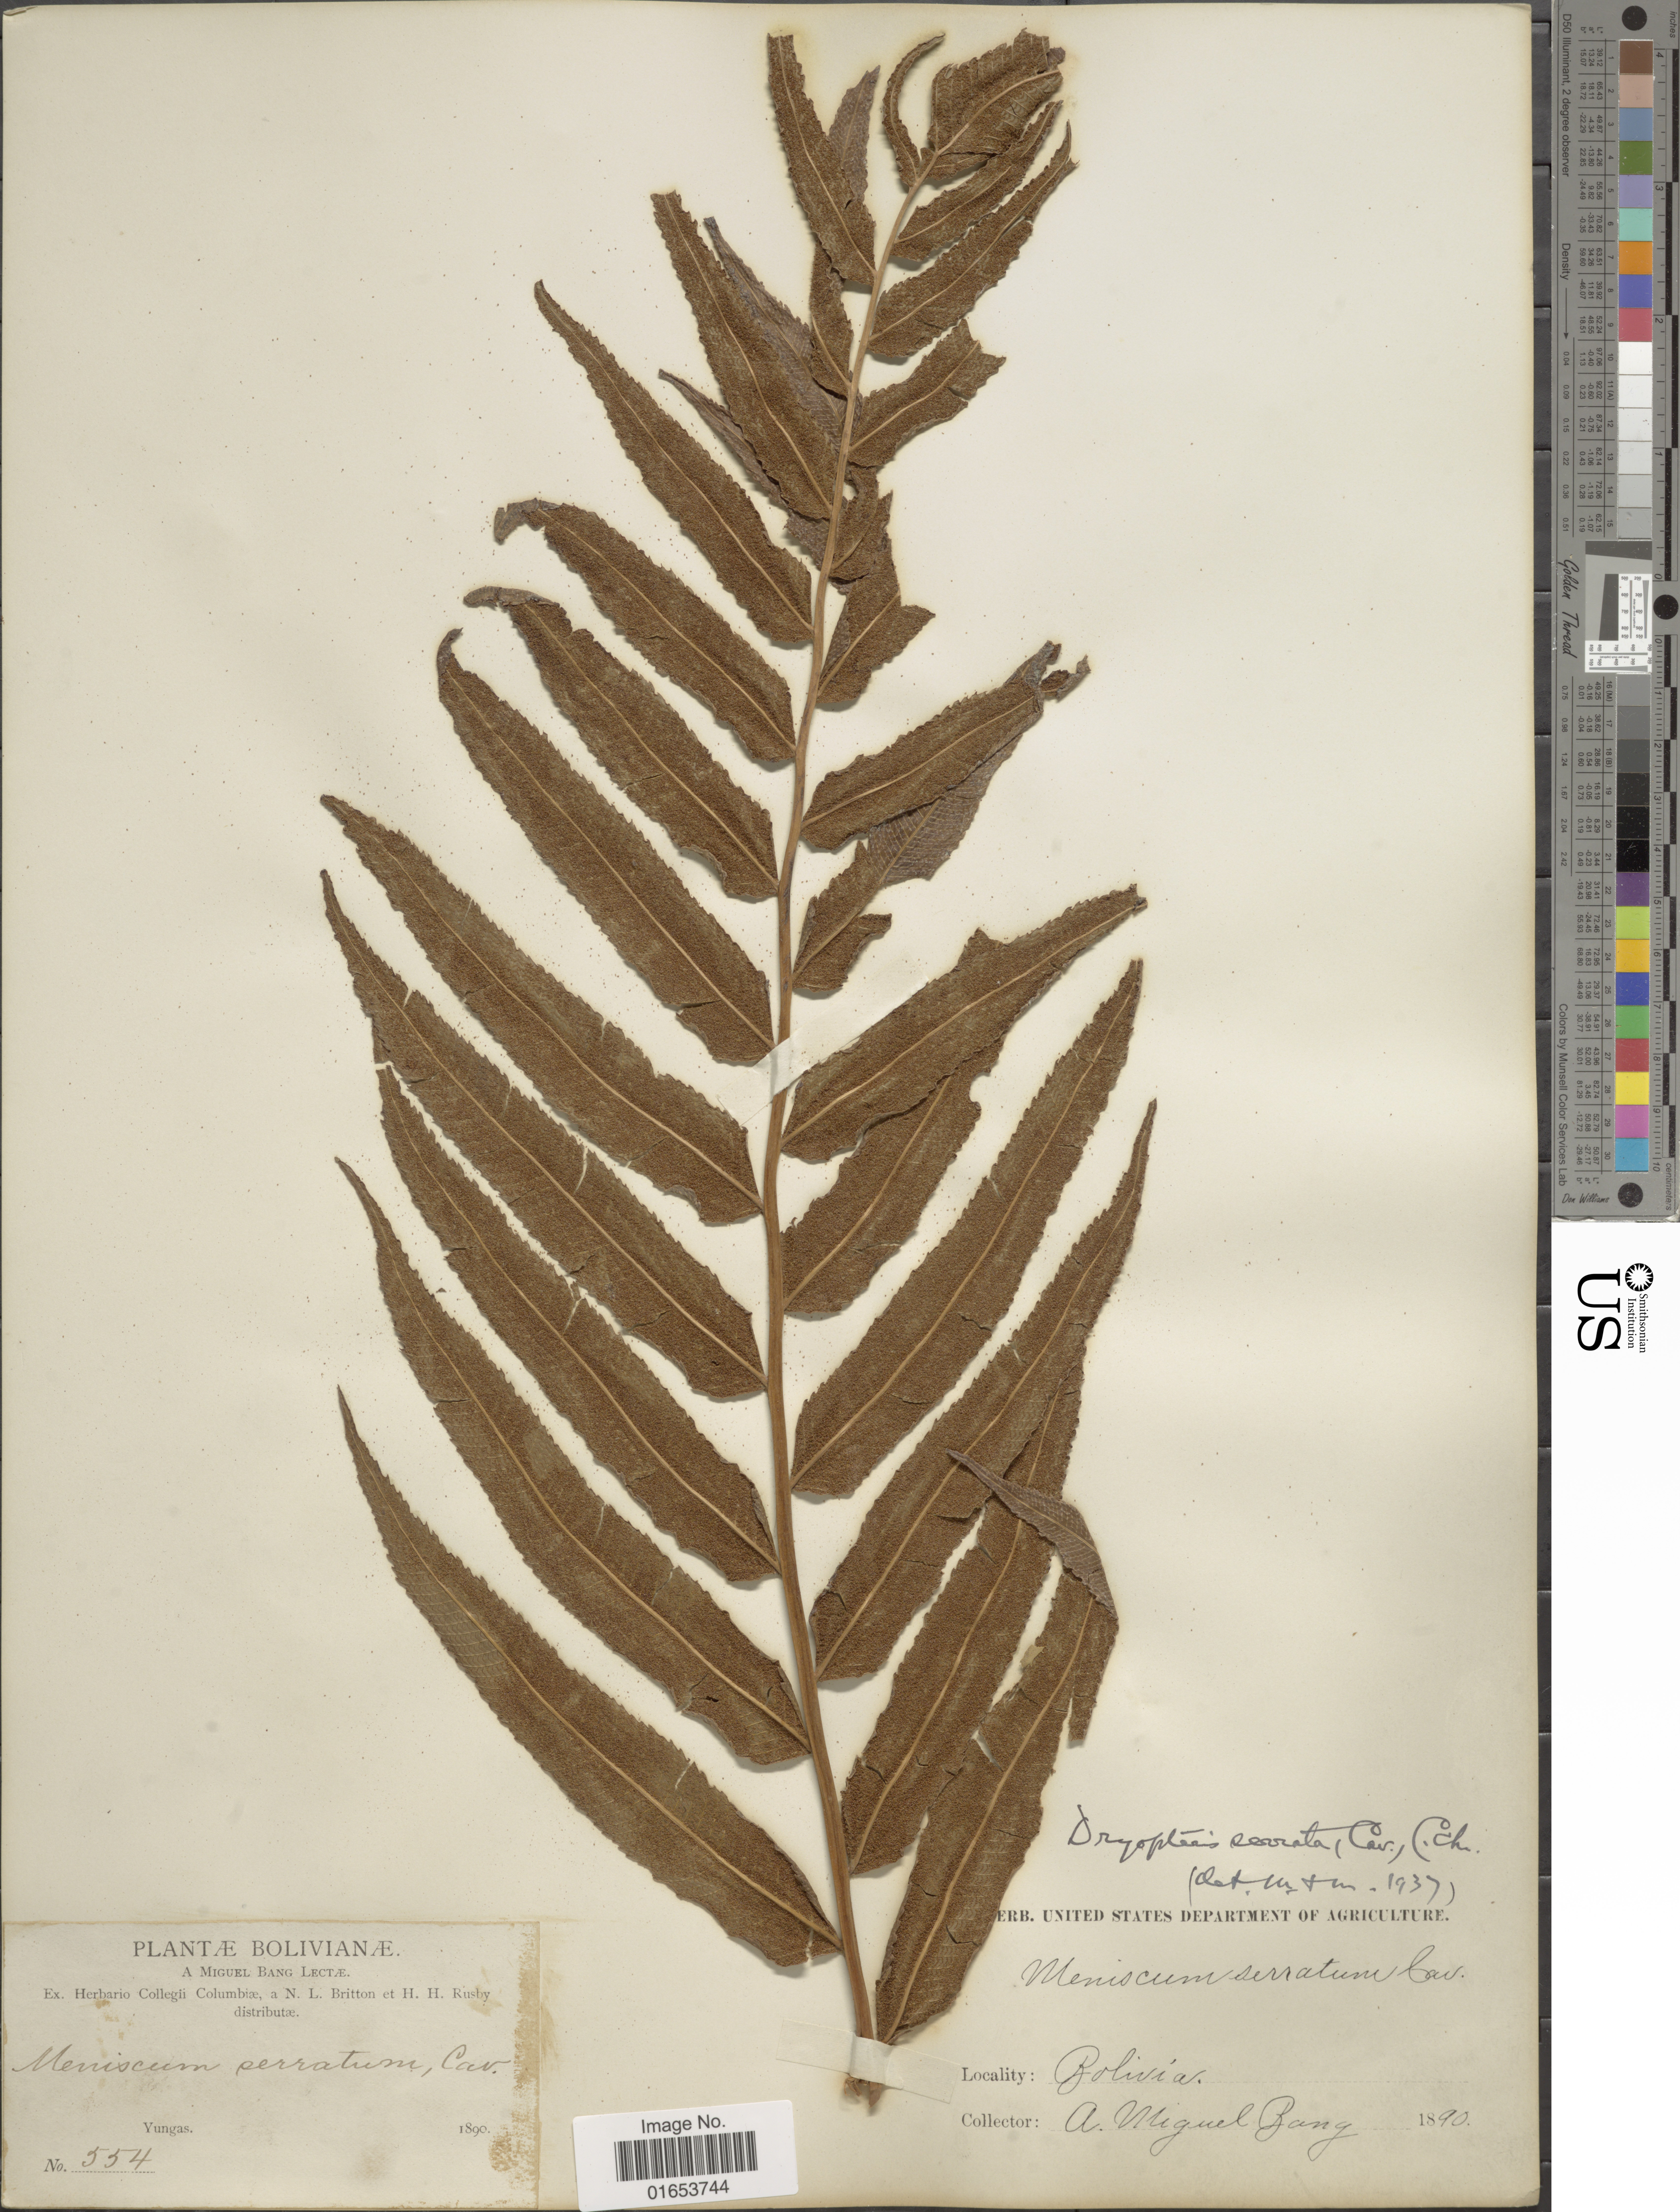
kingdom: Plantae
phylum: Tracheophyta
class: Polypodiopsida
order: Polypodiales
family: Thelypteridaceae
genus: Meniscium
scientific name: Meniscium serratum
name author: Cav.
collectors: M. Bang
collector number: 554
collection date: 1890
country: Bolivia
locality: Yungas